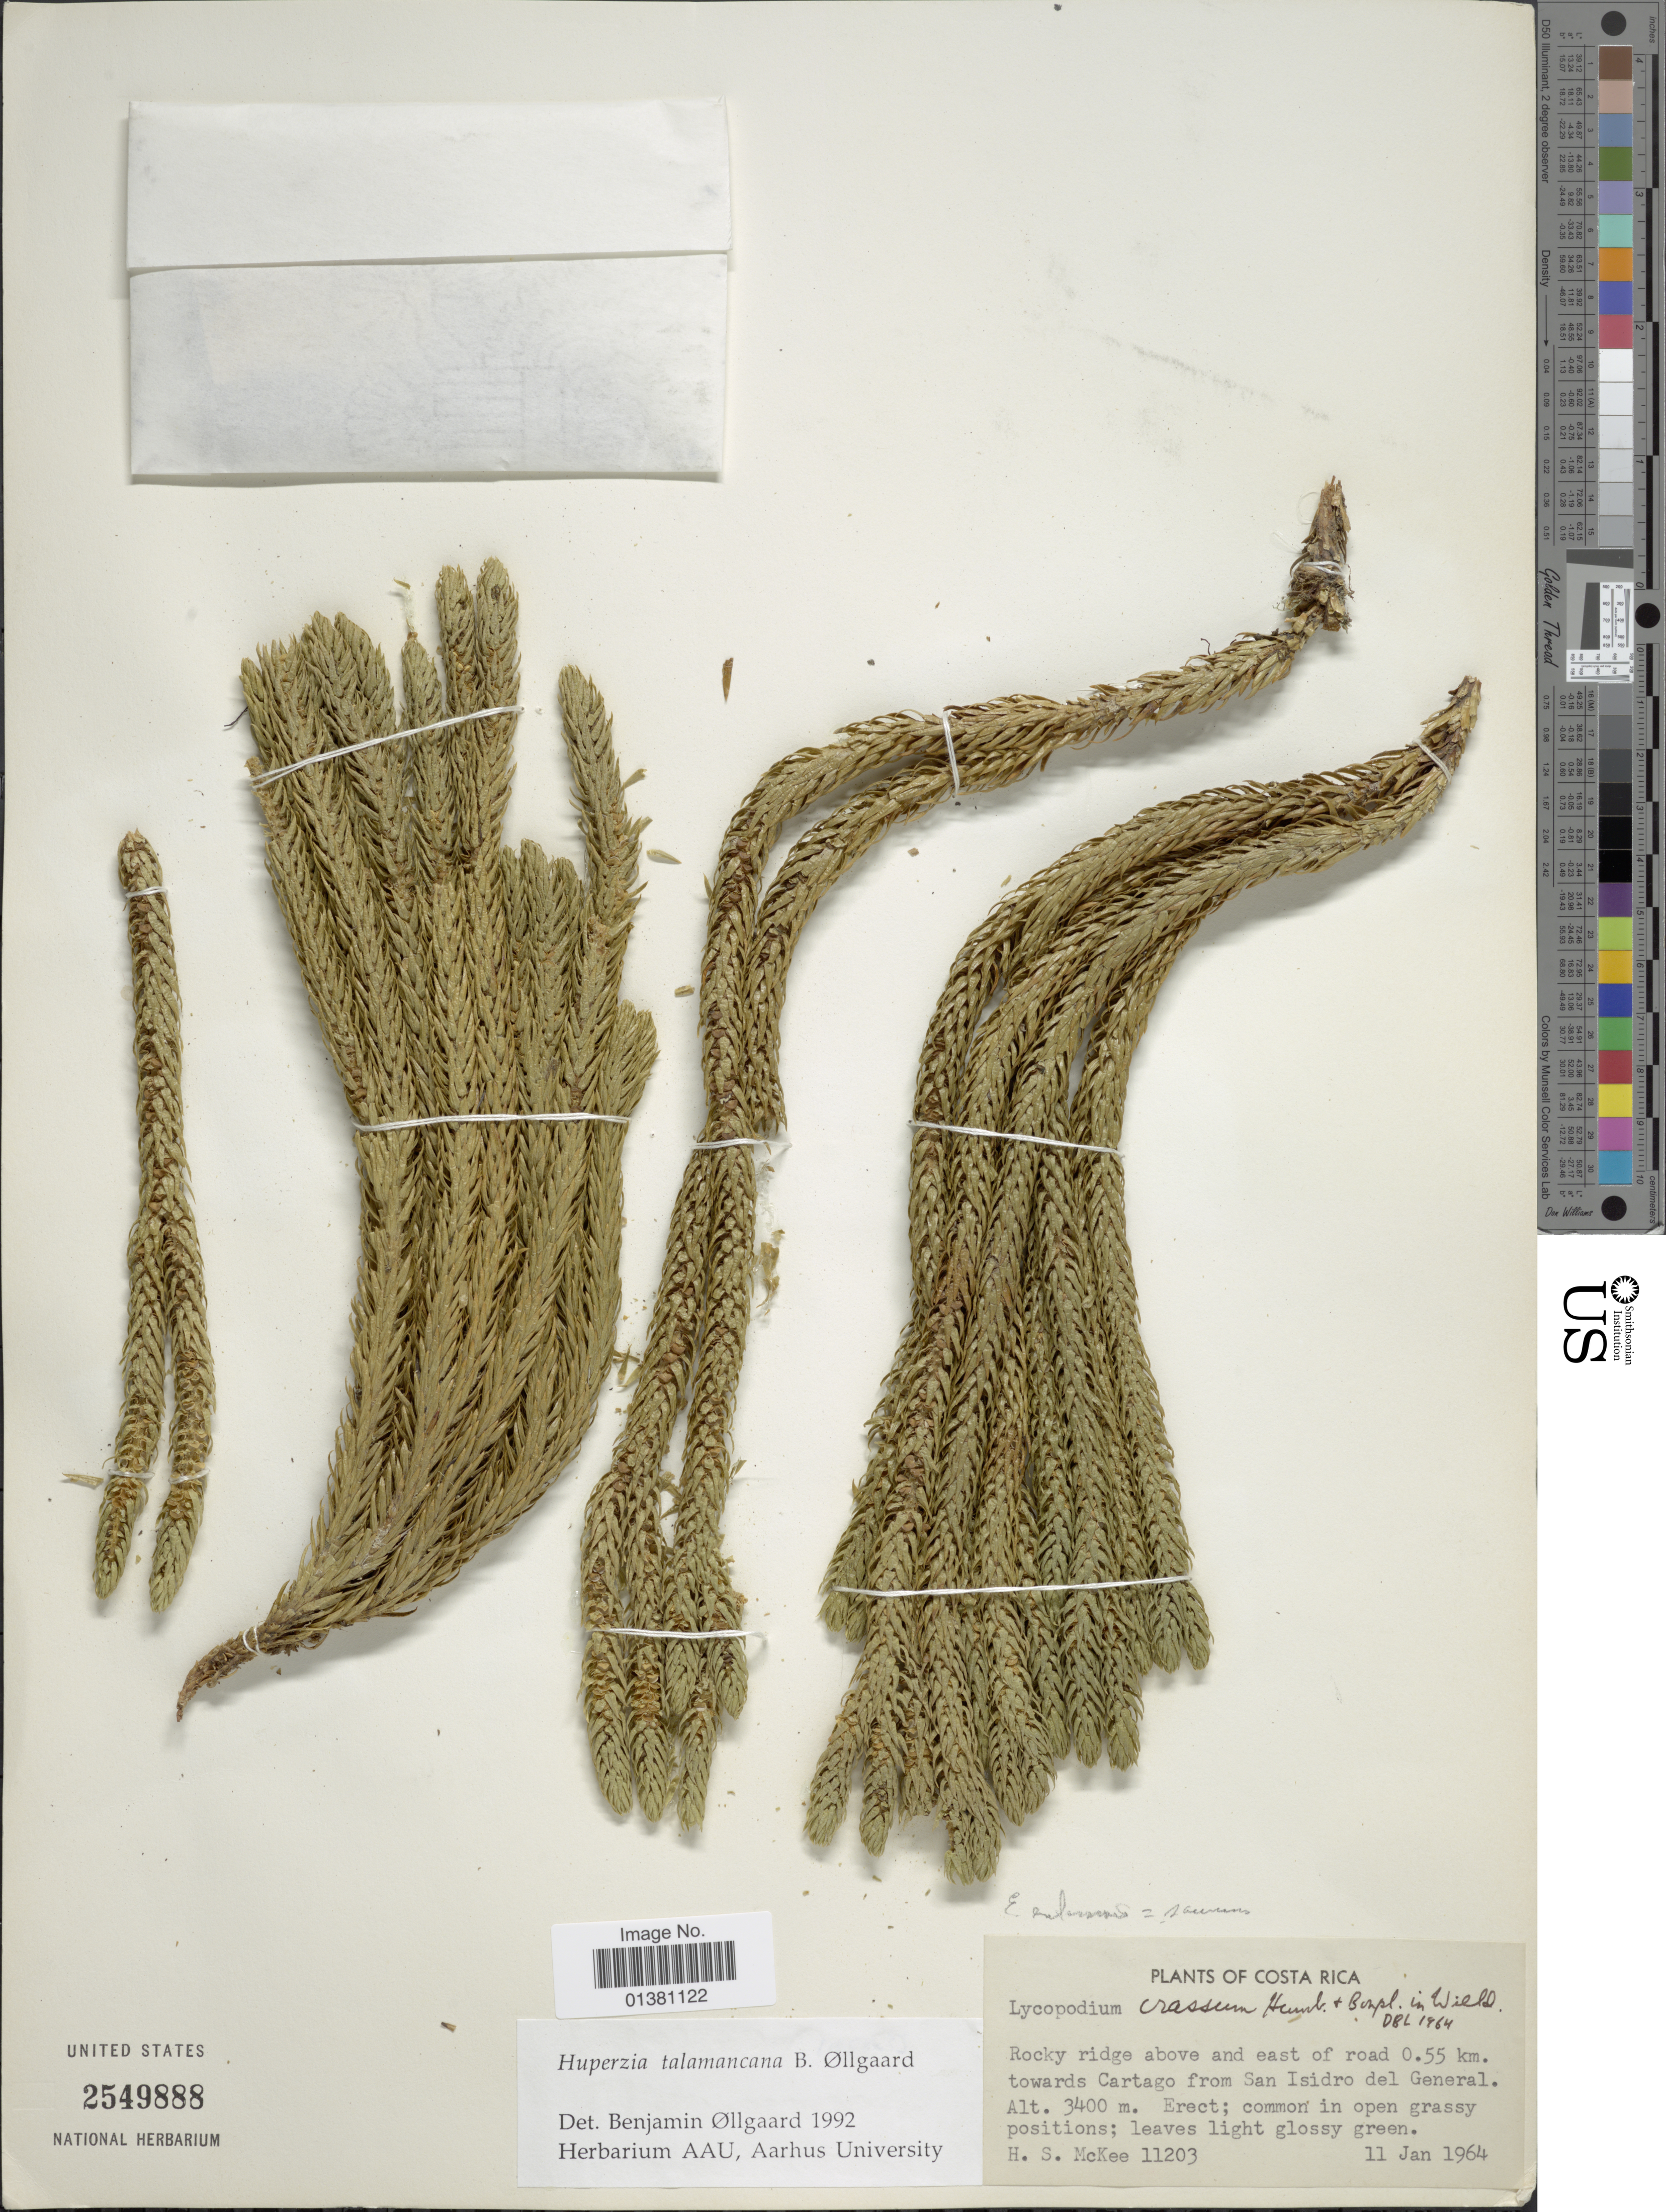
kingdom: Plantae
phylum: Tracheophyta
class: Lycopodiopsida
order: Lycopodiales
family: Lycopodiaceae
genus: Phlegmariurus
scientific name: Phlegmariurus talamancanus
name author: (B. Øllg.) B. Øllg.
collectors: H. S. McKee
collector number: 11203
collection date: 1964-01-11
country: Costa Rica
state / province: Cartago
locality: Rocky ridge above and east of road 0.55 km towards Cartago from San Isidro del general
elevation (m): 3400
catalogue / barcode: US 2549888